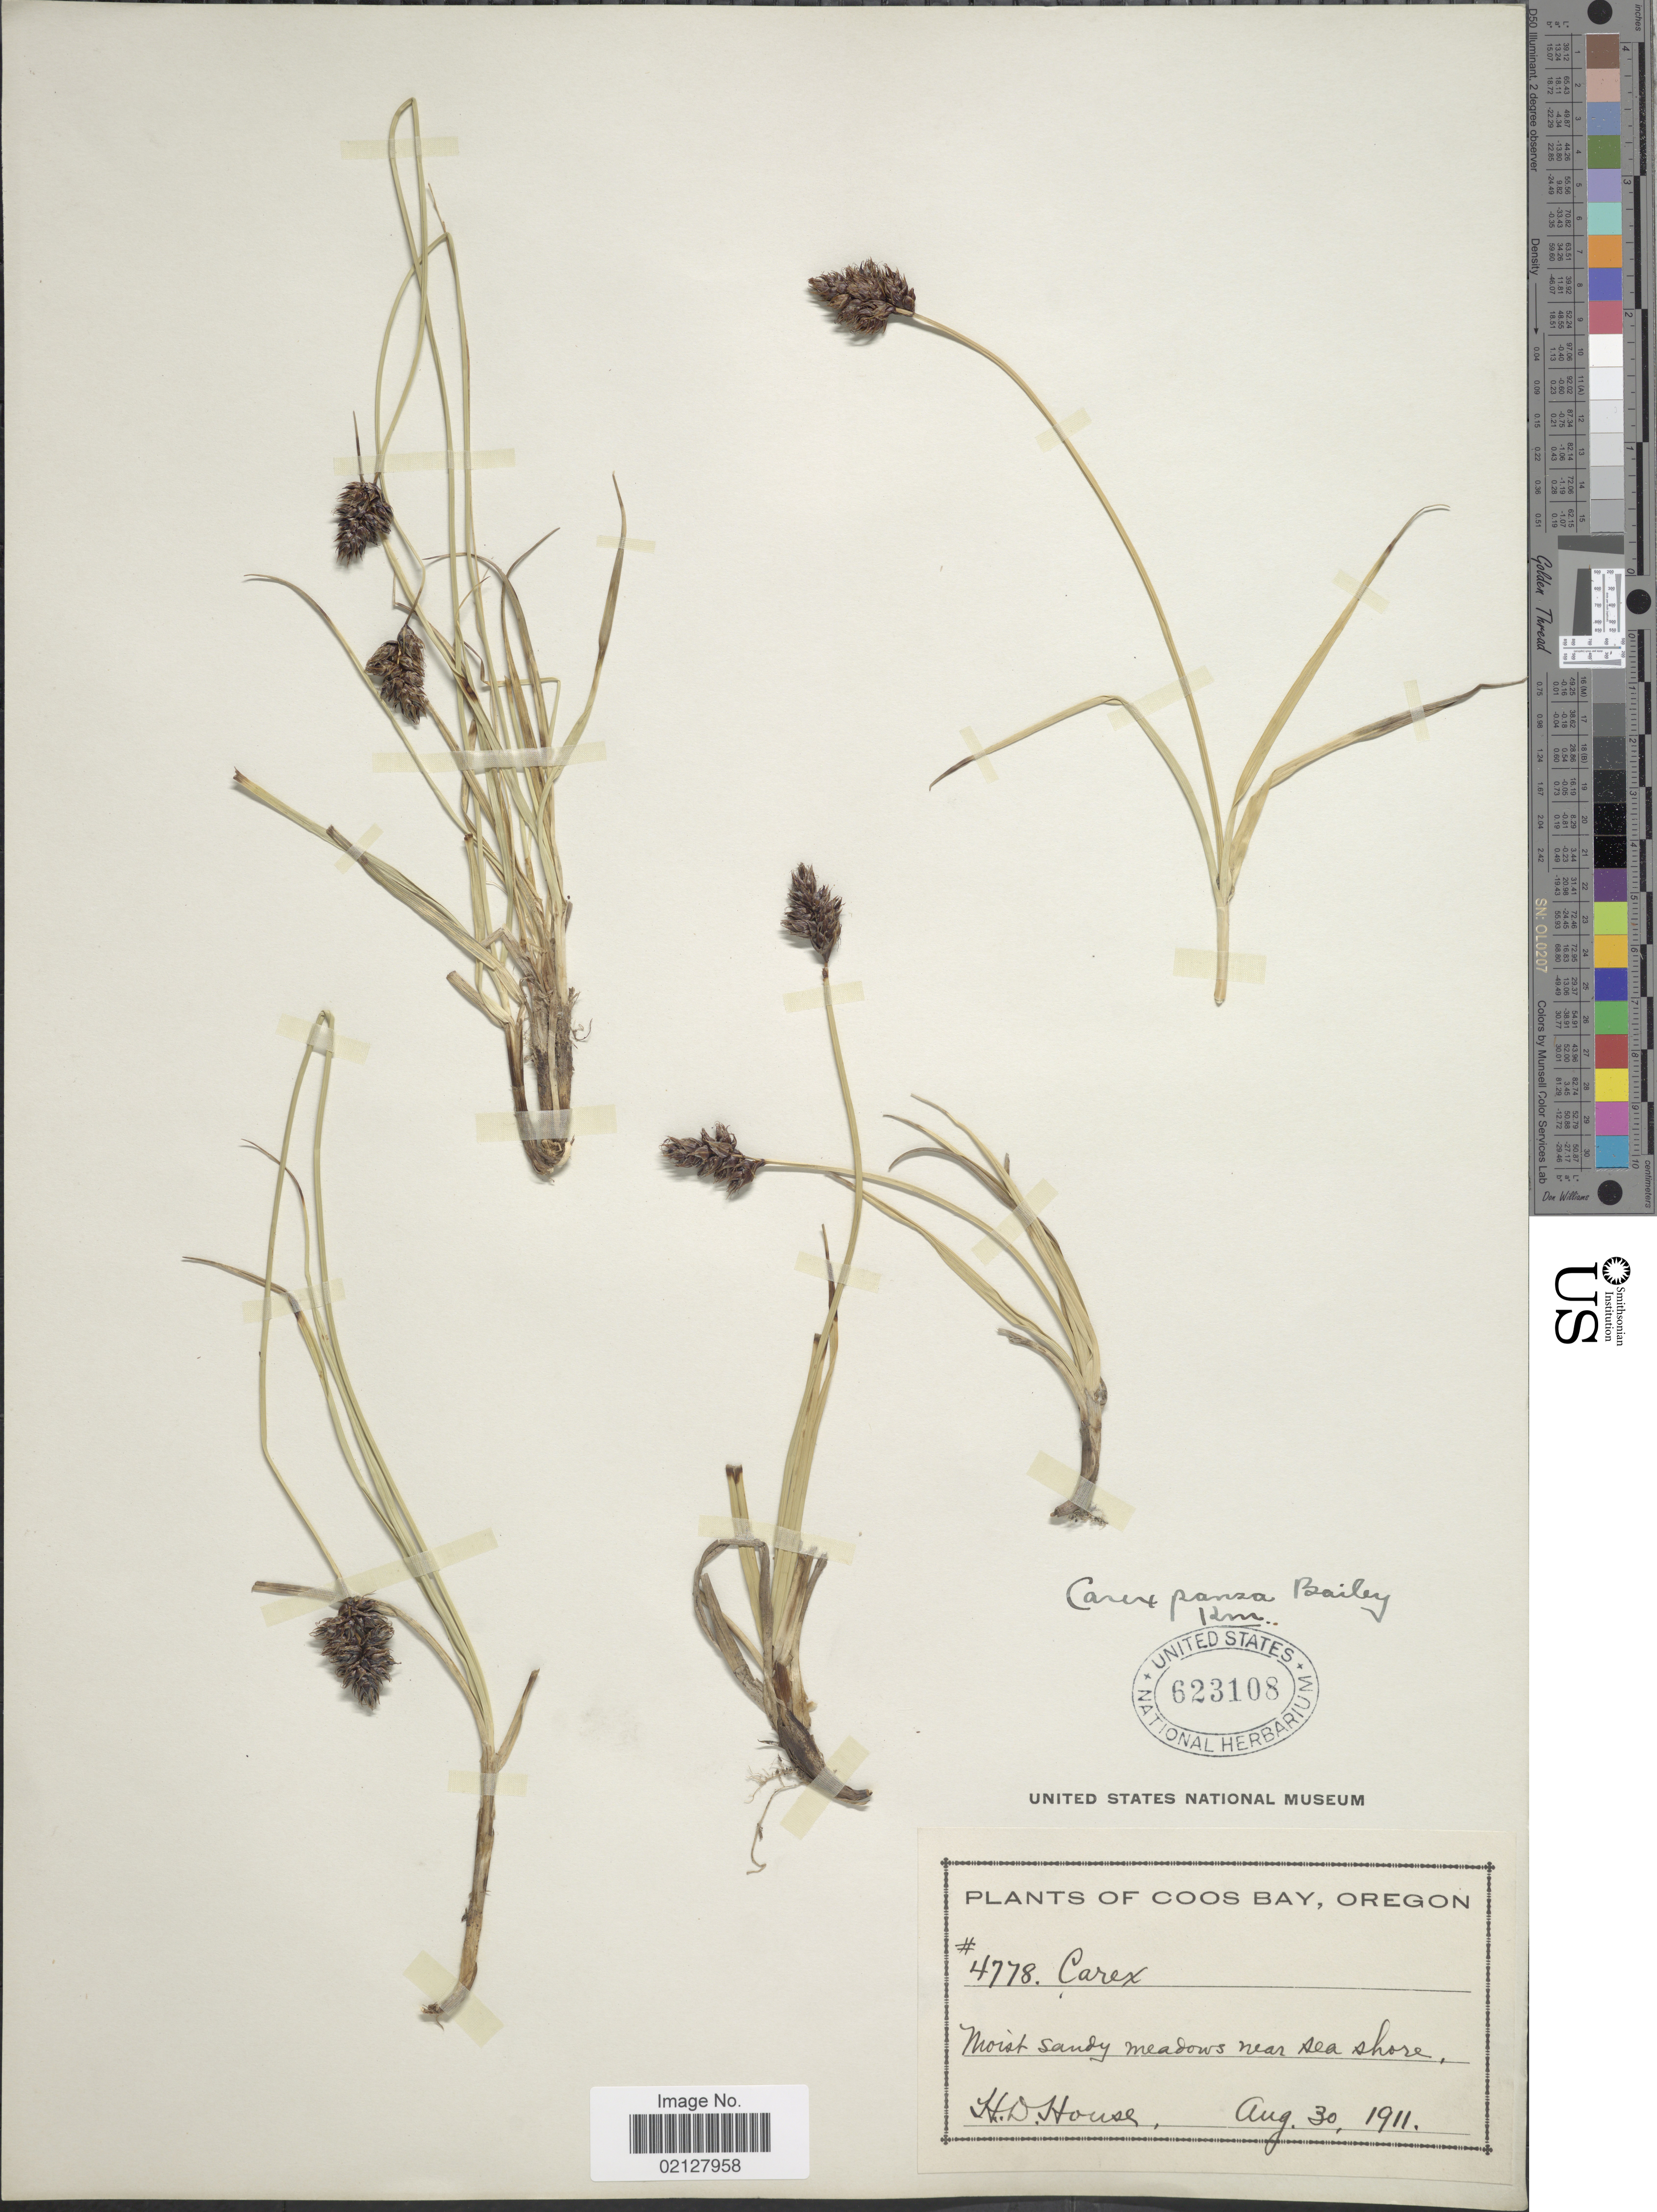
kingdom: Plantae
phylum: Tracheophyta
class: Liliopsida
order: Poales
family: Cyperaceae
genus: Carex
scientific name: Carex pansa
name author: L.H. Bailey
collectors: H. D. House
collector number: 4778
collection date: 1911-08-30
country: United States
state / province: Oregon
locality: Coos Bay, Moist sandy meadows near sea shore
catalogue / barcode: US 623108